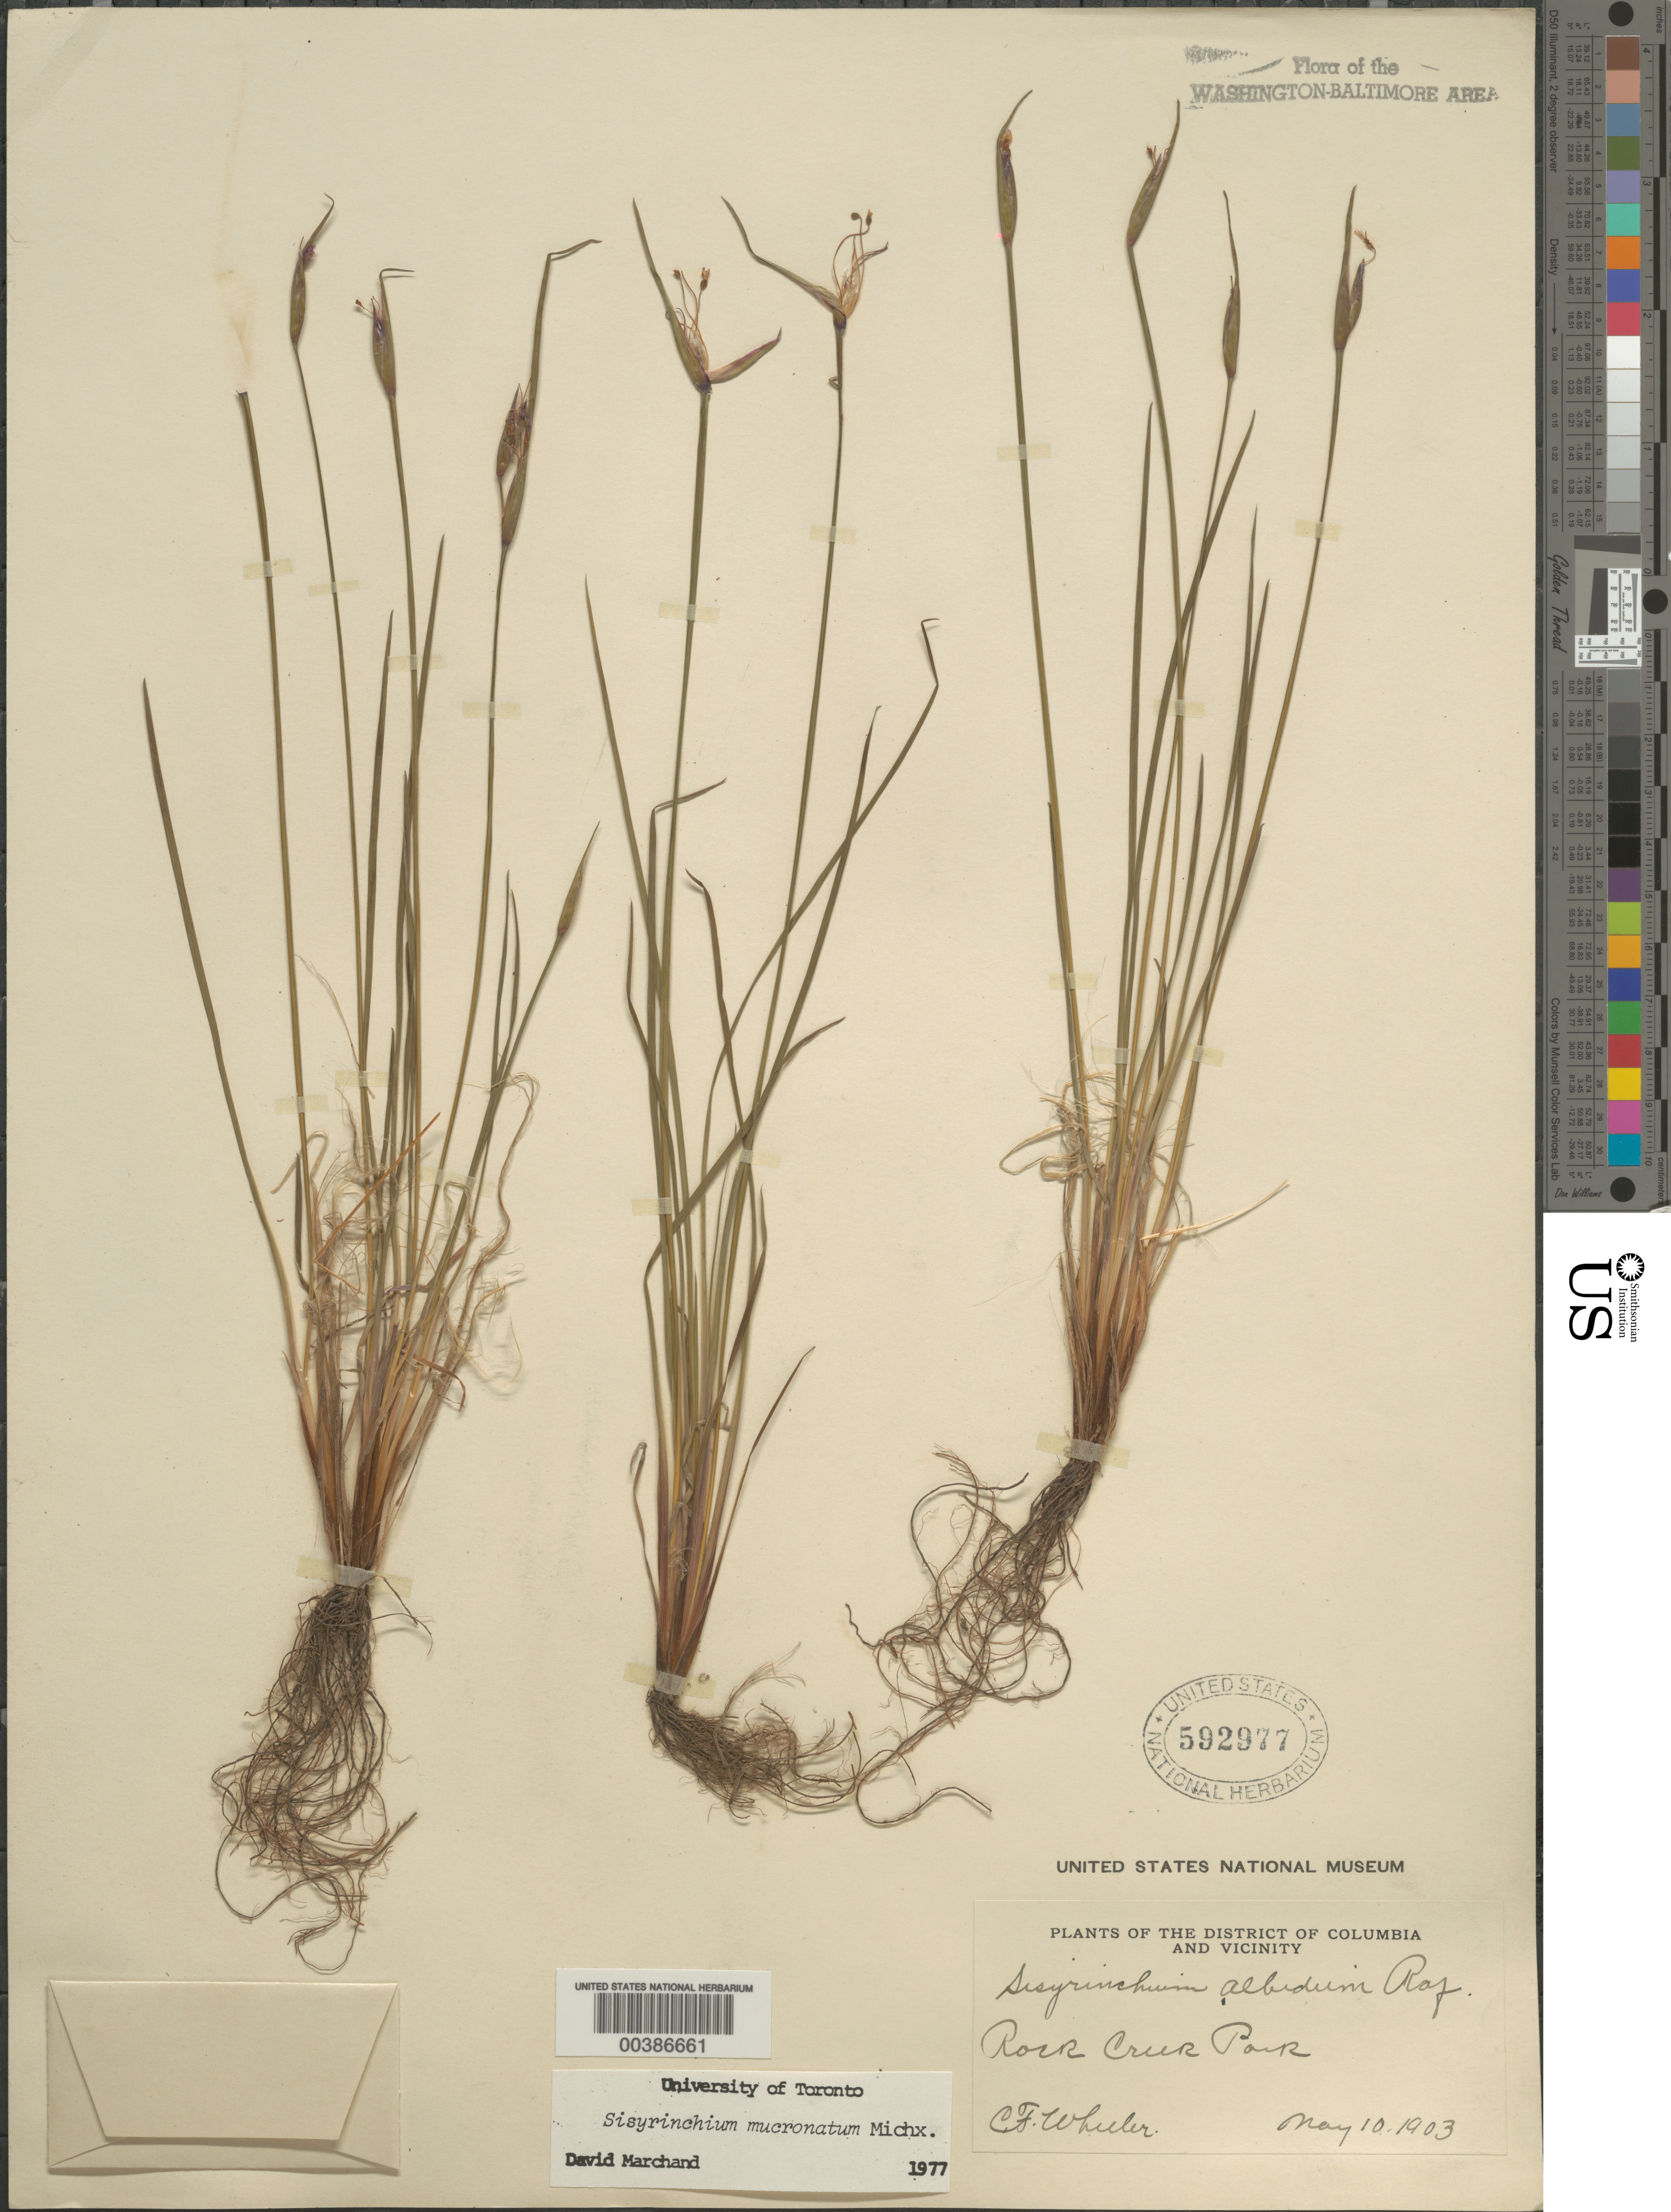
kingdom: Plantae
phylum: Tracheophyta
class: Liliopsida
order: Asparagales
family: Iridaceae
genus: Sisyrinchium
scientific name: Sisyrinchium mucronatum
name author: Michx.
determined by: Marchand, D.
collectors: C. Wheeler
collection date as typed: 09 May 1897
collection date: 1897-05-09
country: United States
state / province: District of Columbia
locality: Rock Creek Rock Creek Park and vicinity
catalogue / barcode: US 592977